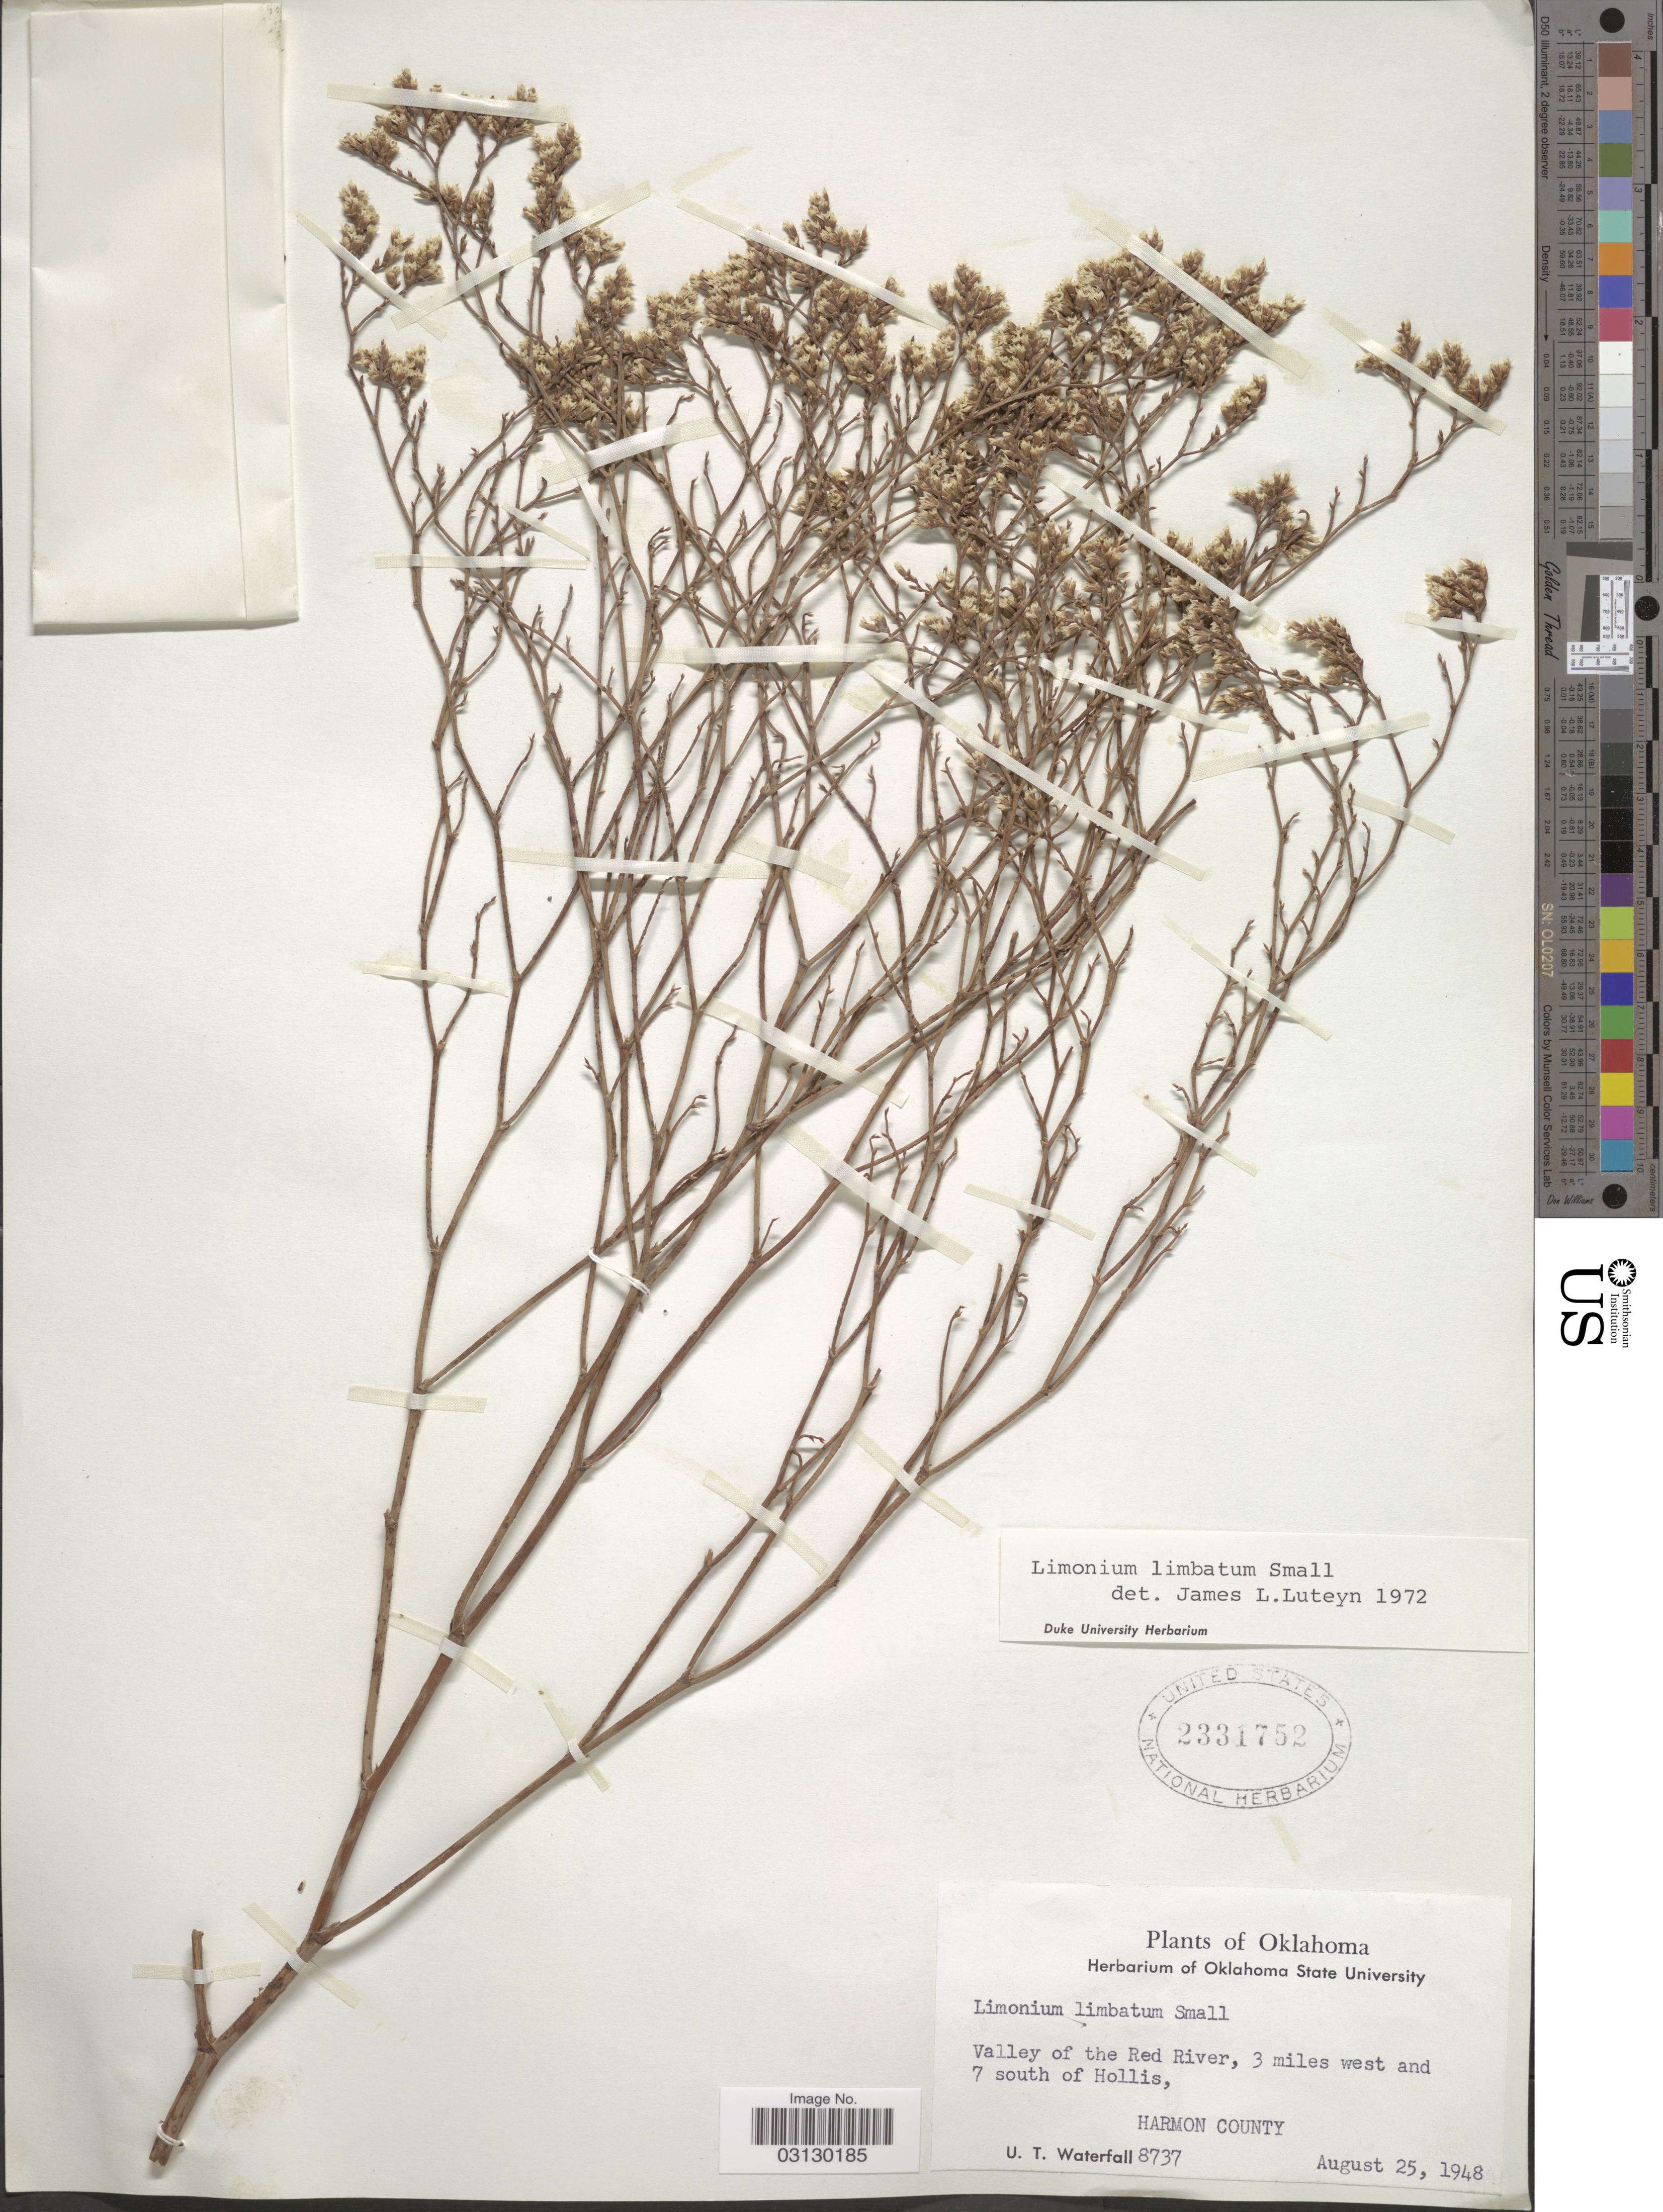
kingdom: Plantae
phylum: Tracheophyta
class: Magnoliopsida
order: Caryophyllales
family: Plumbaginaceae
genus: Limonium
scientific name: Limonium limbatum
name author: Small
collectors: U. T. Waterfall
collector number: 8737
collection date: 1948-08-25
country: United States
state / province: Oklahoma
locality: Valley of the Red River, 3 miles west and 7 south of Hollis, Harmon County.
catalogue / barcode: US 2331752